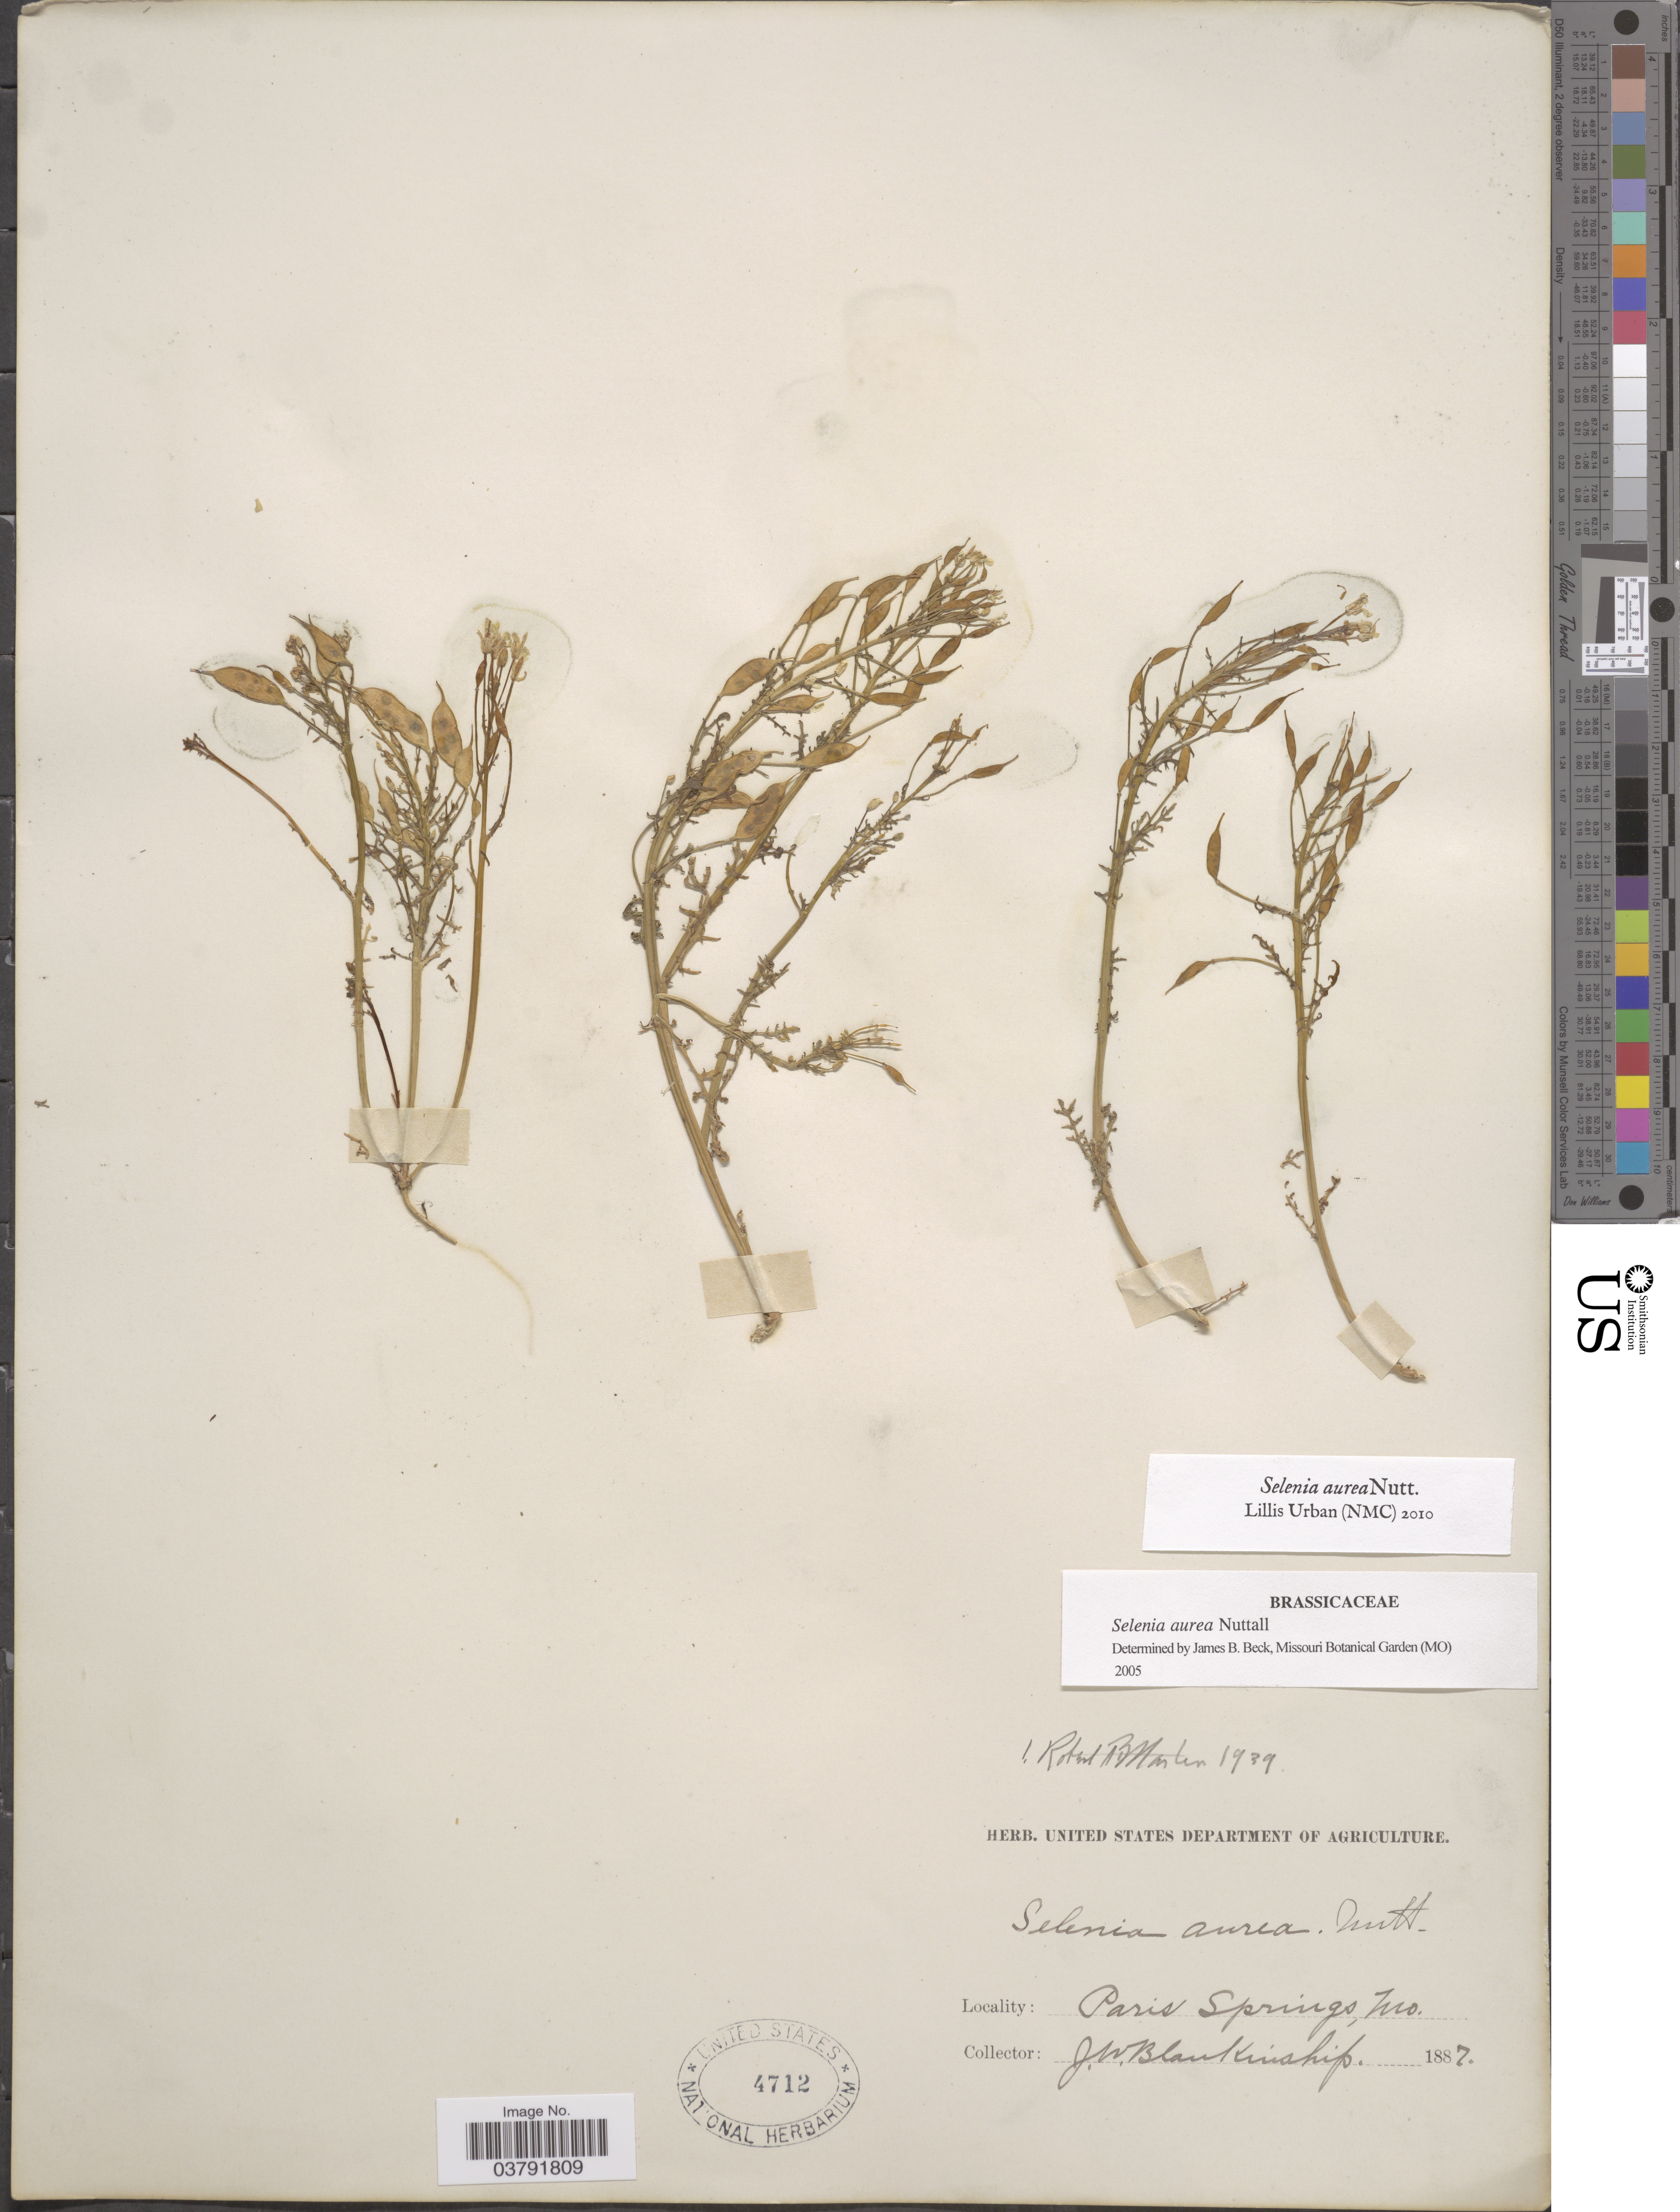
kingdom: Plantae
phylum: Tracheophyta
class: Magnoliopsida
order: Brassicales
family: Brassicaceae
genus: Selenia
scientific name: Selenia aurea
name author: Nutt.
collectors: J. W. Blankinship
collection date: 1887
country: United States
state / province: Missouri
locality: Paris Springs.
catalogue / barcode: US 4712